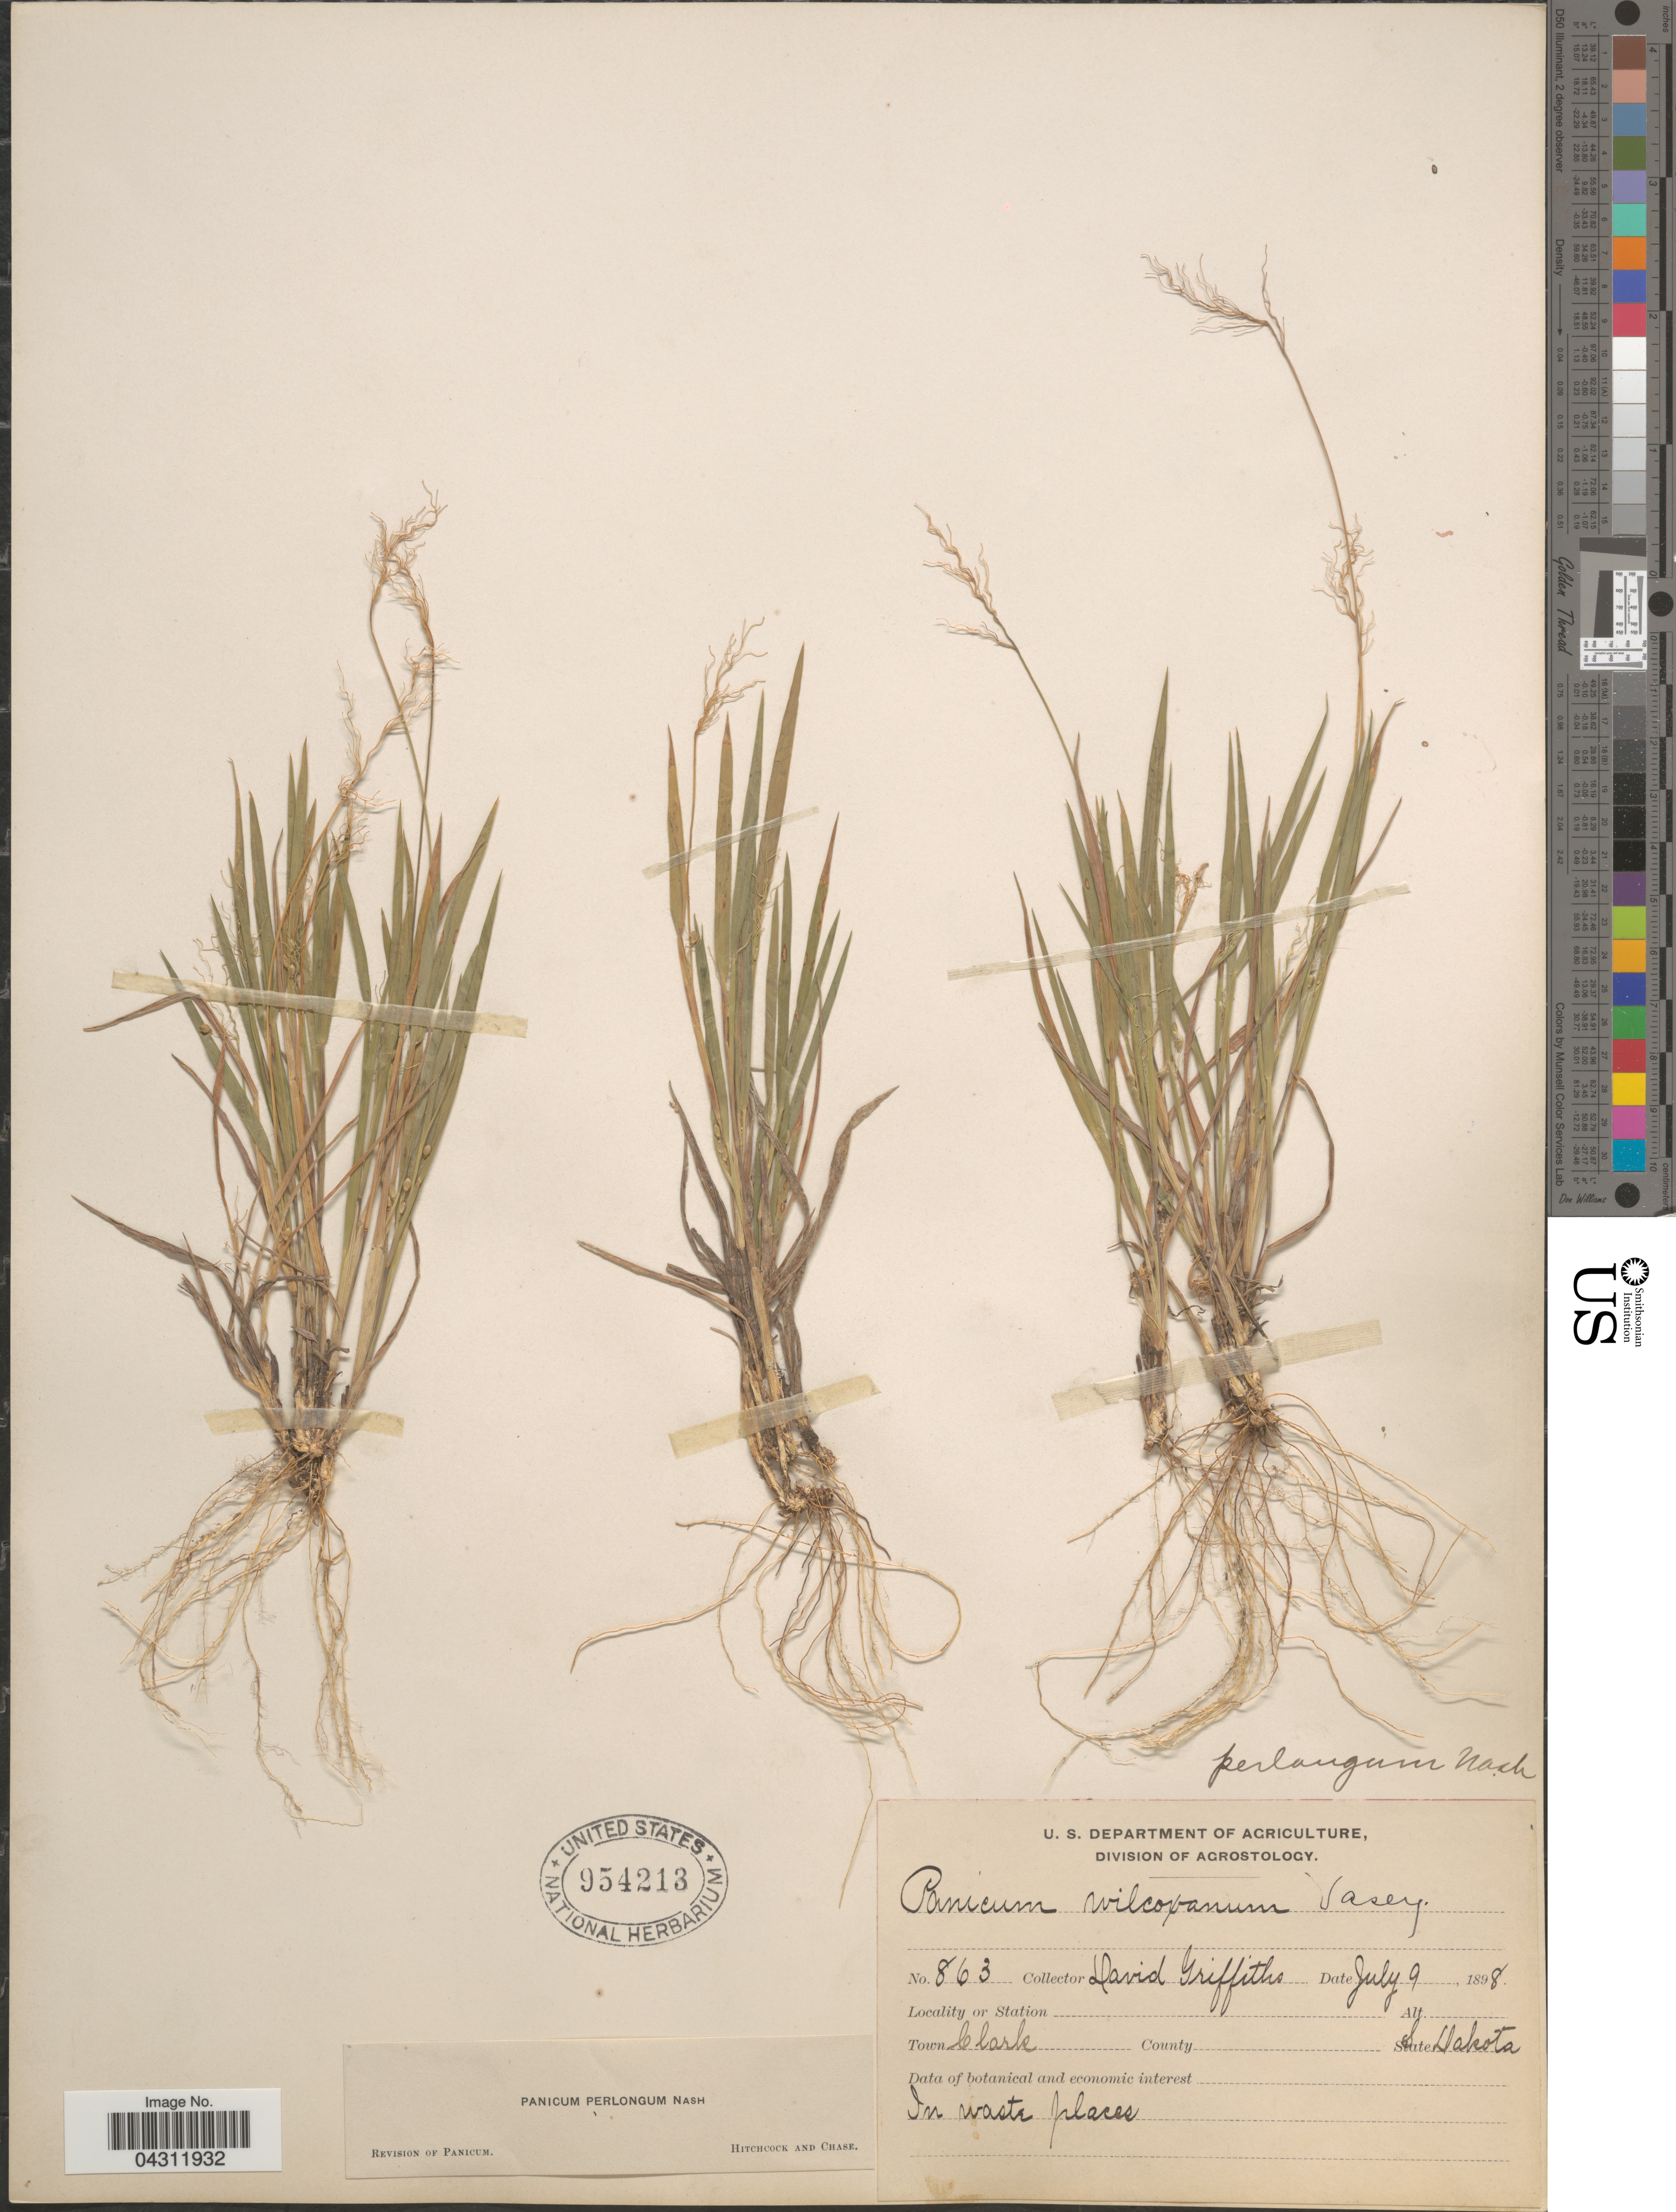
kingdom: Plantae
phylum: Tracheophyta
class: Liliopsida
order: Poales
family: Poaceae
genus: Dichanthelium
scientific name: Dichanthelium wilcoxianum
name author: Freckmann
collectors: D. Griffiths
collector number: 863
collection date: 1898-07-09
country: United States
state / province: South Dakota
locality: Town Clark.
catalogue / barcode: US 954213